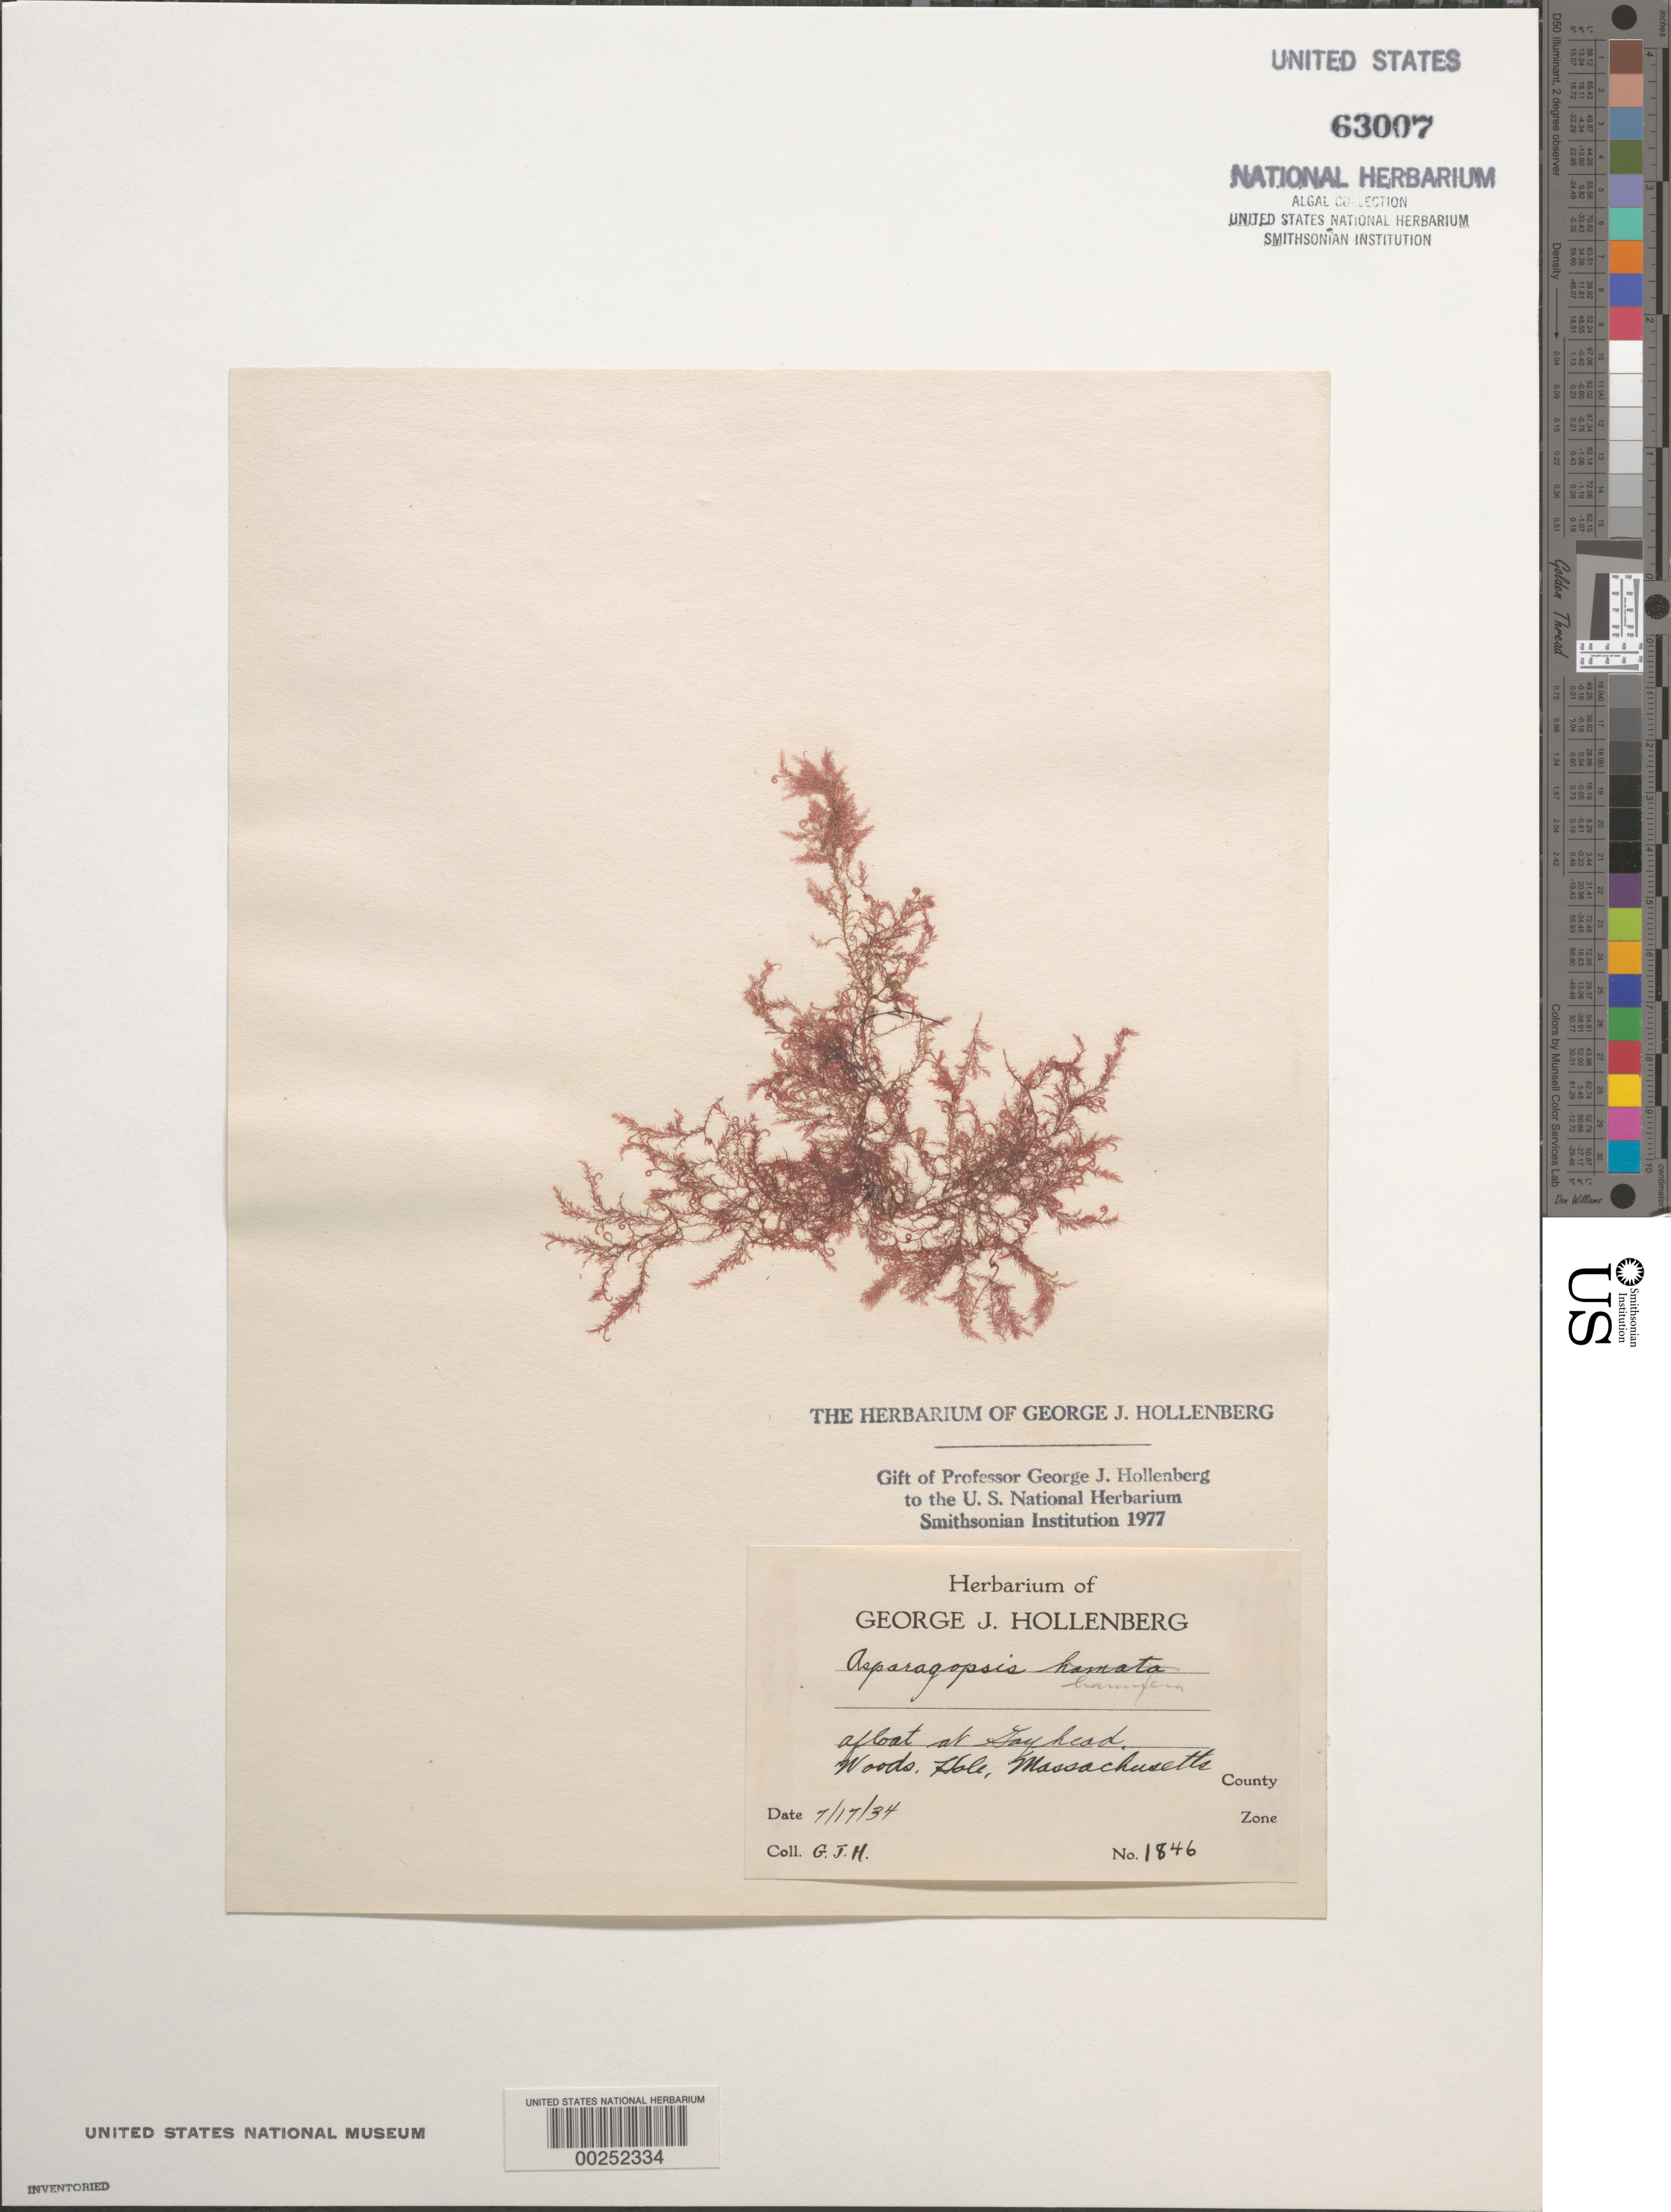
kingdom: Plantae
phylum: Rhodophyta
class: Florideophyceae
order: Bonnemaisoniales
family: Bonnemaisoniaceae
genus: Bonnemaisonia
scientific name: Bonnemaisonia hamifera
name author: P. Hariot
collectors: G. Hollenberg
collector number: GJH 1846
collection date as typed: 17 Jul 1934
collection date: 1934-07-17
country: United States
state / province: Massachusetts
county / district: Dukes County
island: Martha's Vineyard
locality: Gay Head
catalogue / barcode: US 63007